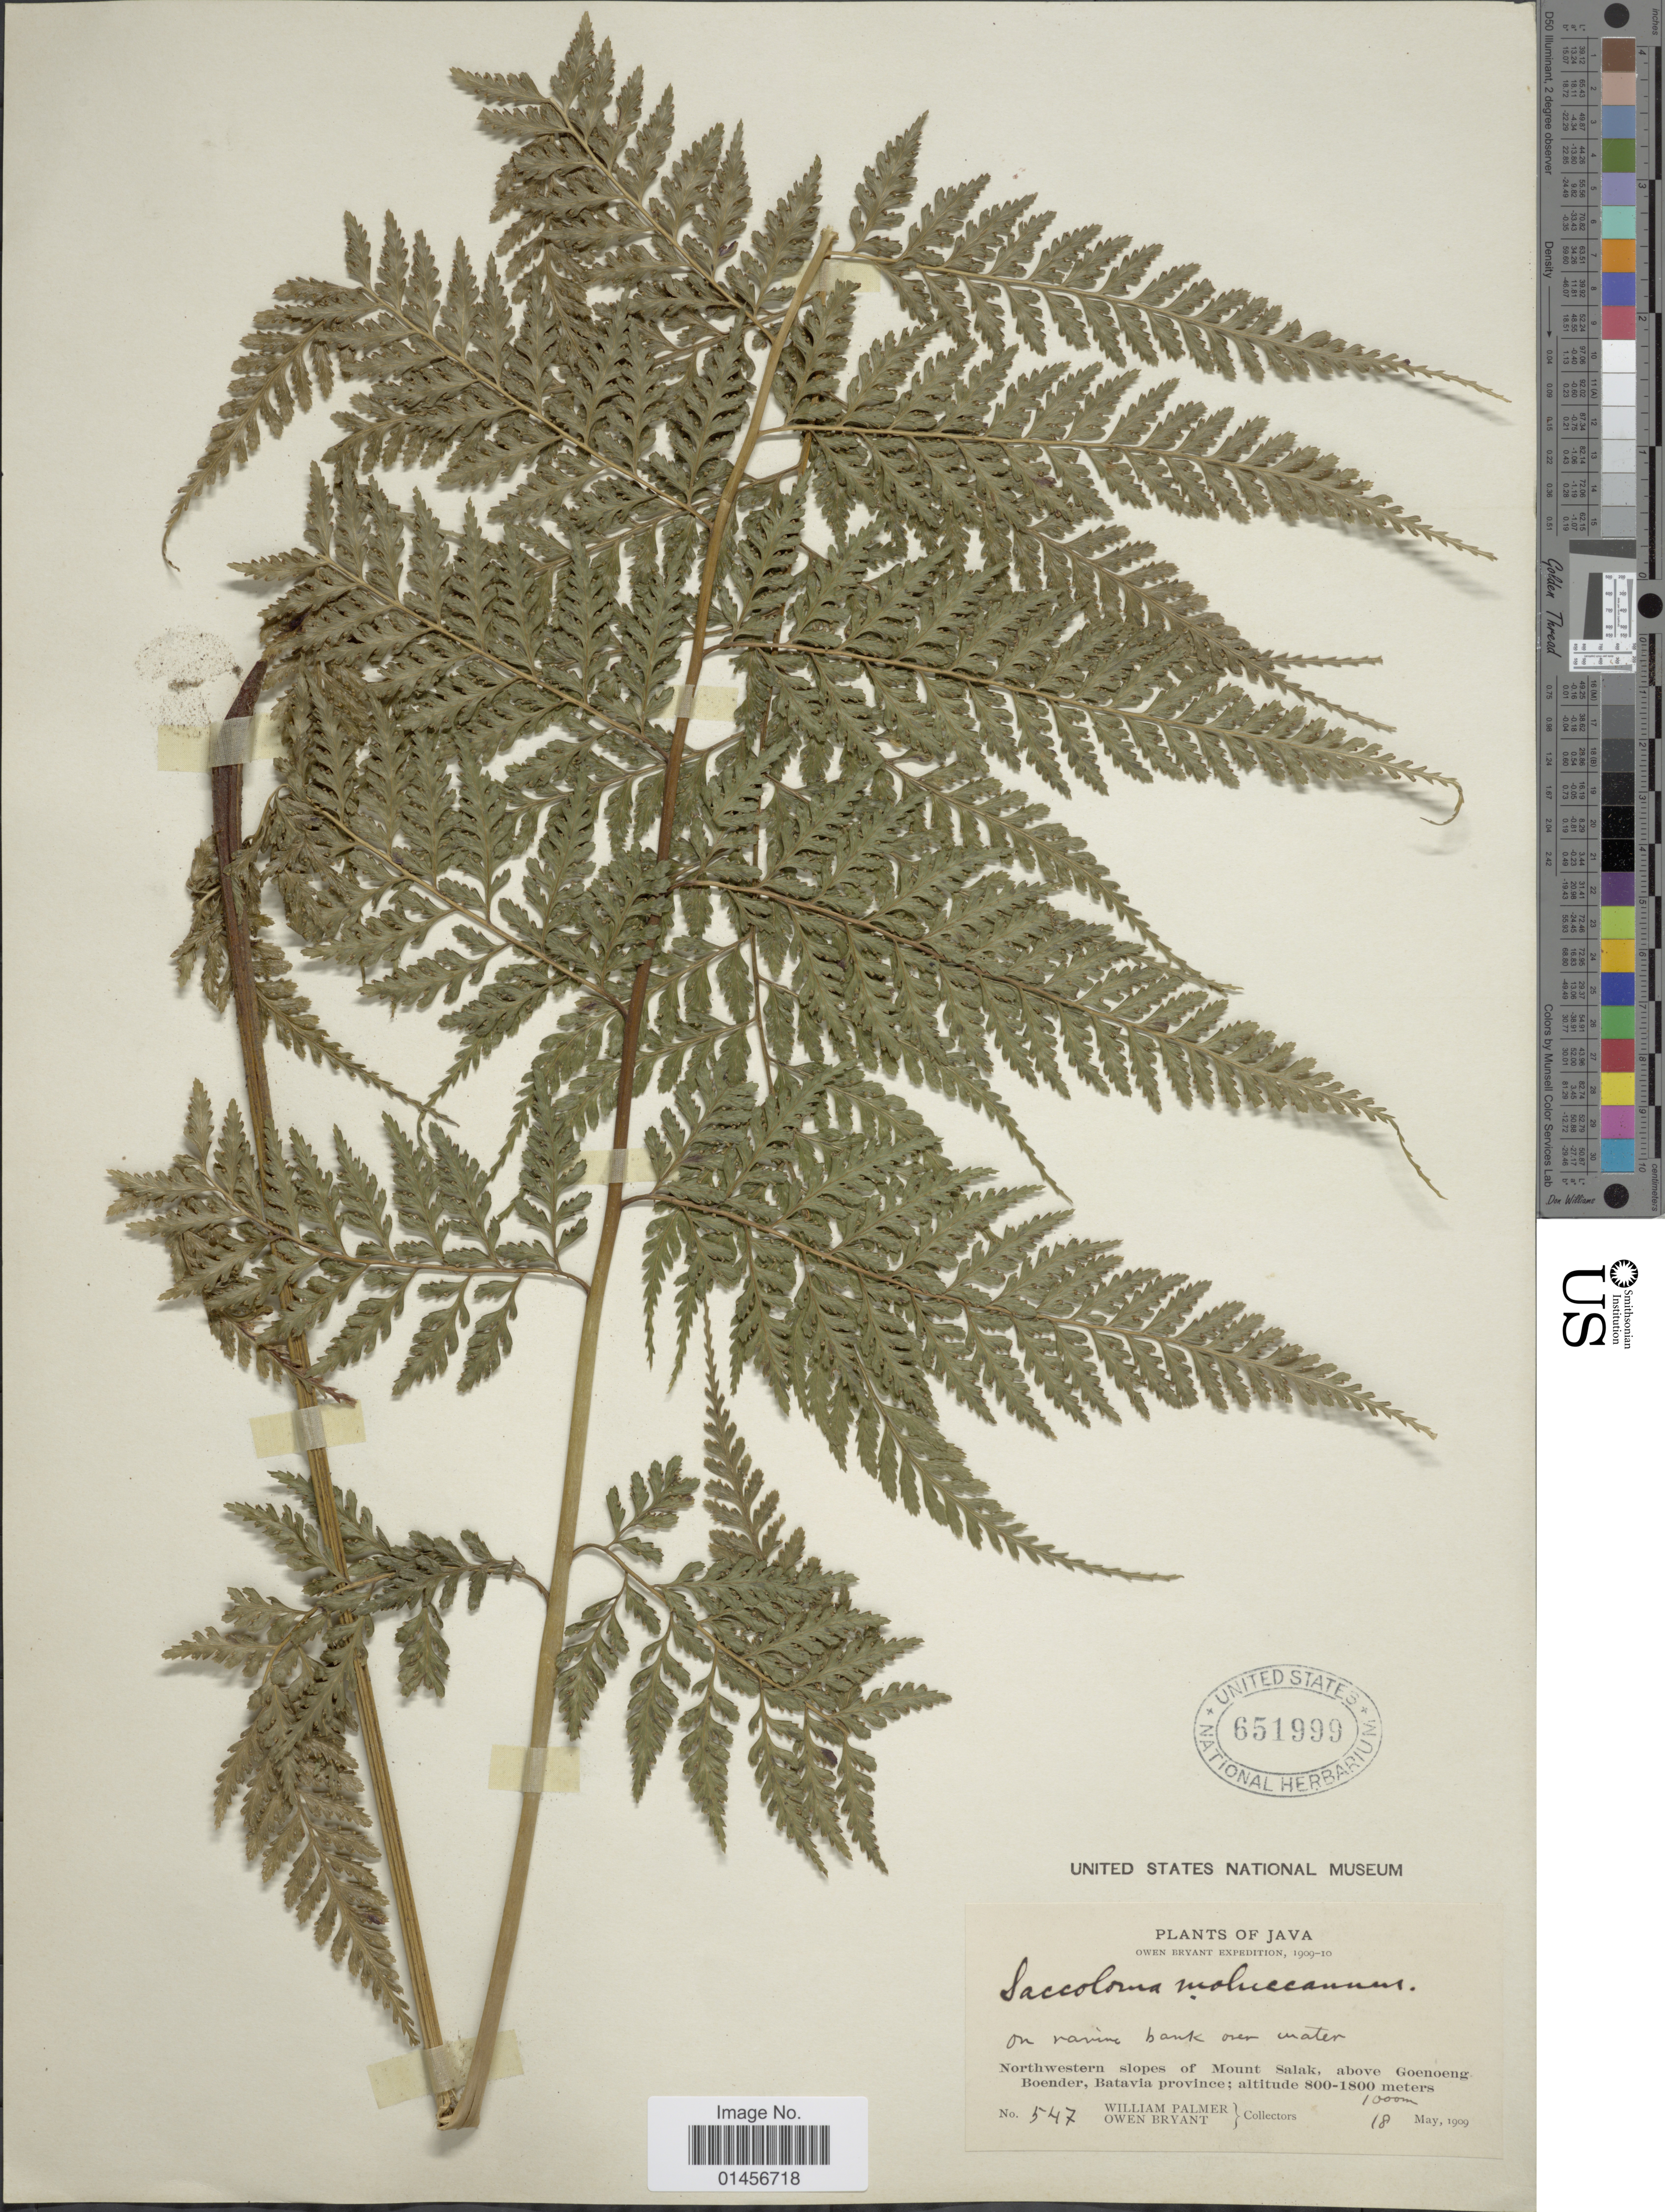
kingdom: Plantae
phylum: Tracheophyta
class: Polypodiopsida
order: Polypodiales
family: Saccolomataceae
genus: Saccoloma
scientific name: Saccoloma molucannum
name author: (Blume) Mett. & Kuhn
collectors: W. Palmer & O. Bryant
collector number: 547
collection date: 1909-05-18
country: Indonesia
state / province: Java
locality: Java, Northwestern slopes of Mount Salak, above Goenoeng Boender, Batavia province.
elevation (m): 1000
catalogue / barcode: US 651999